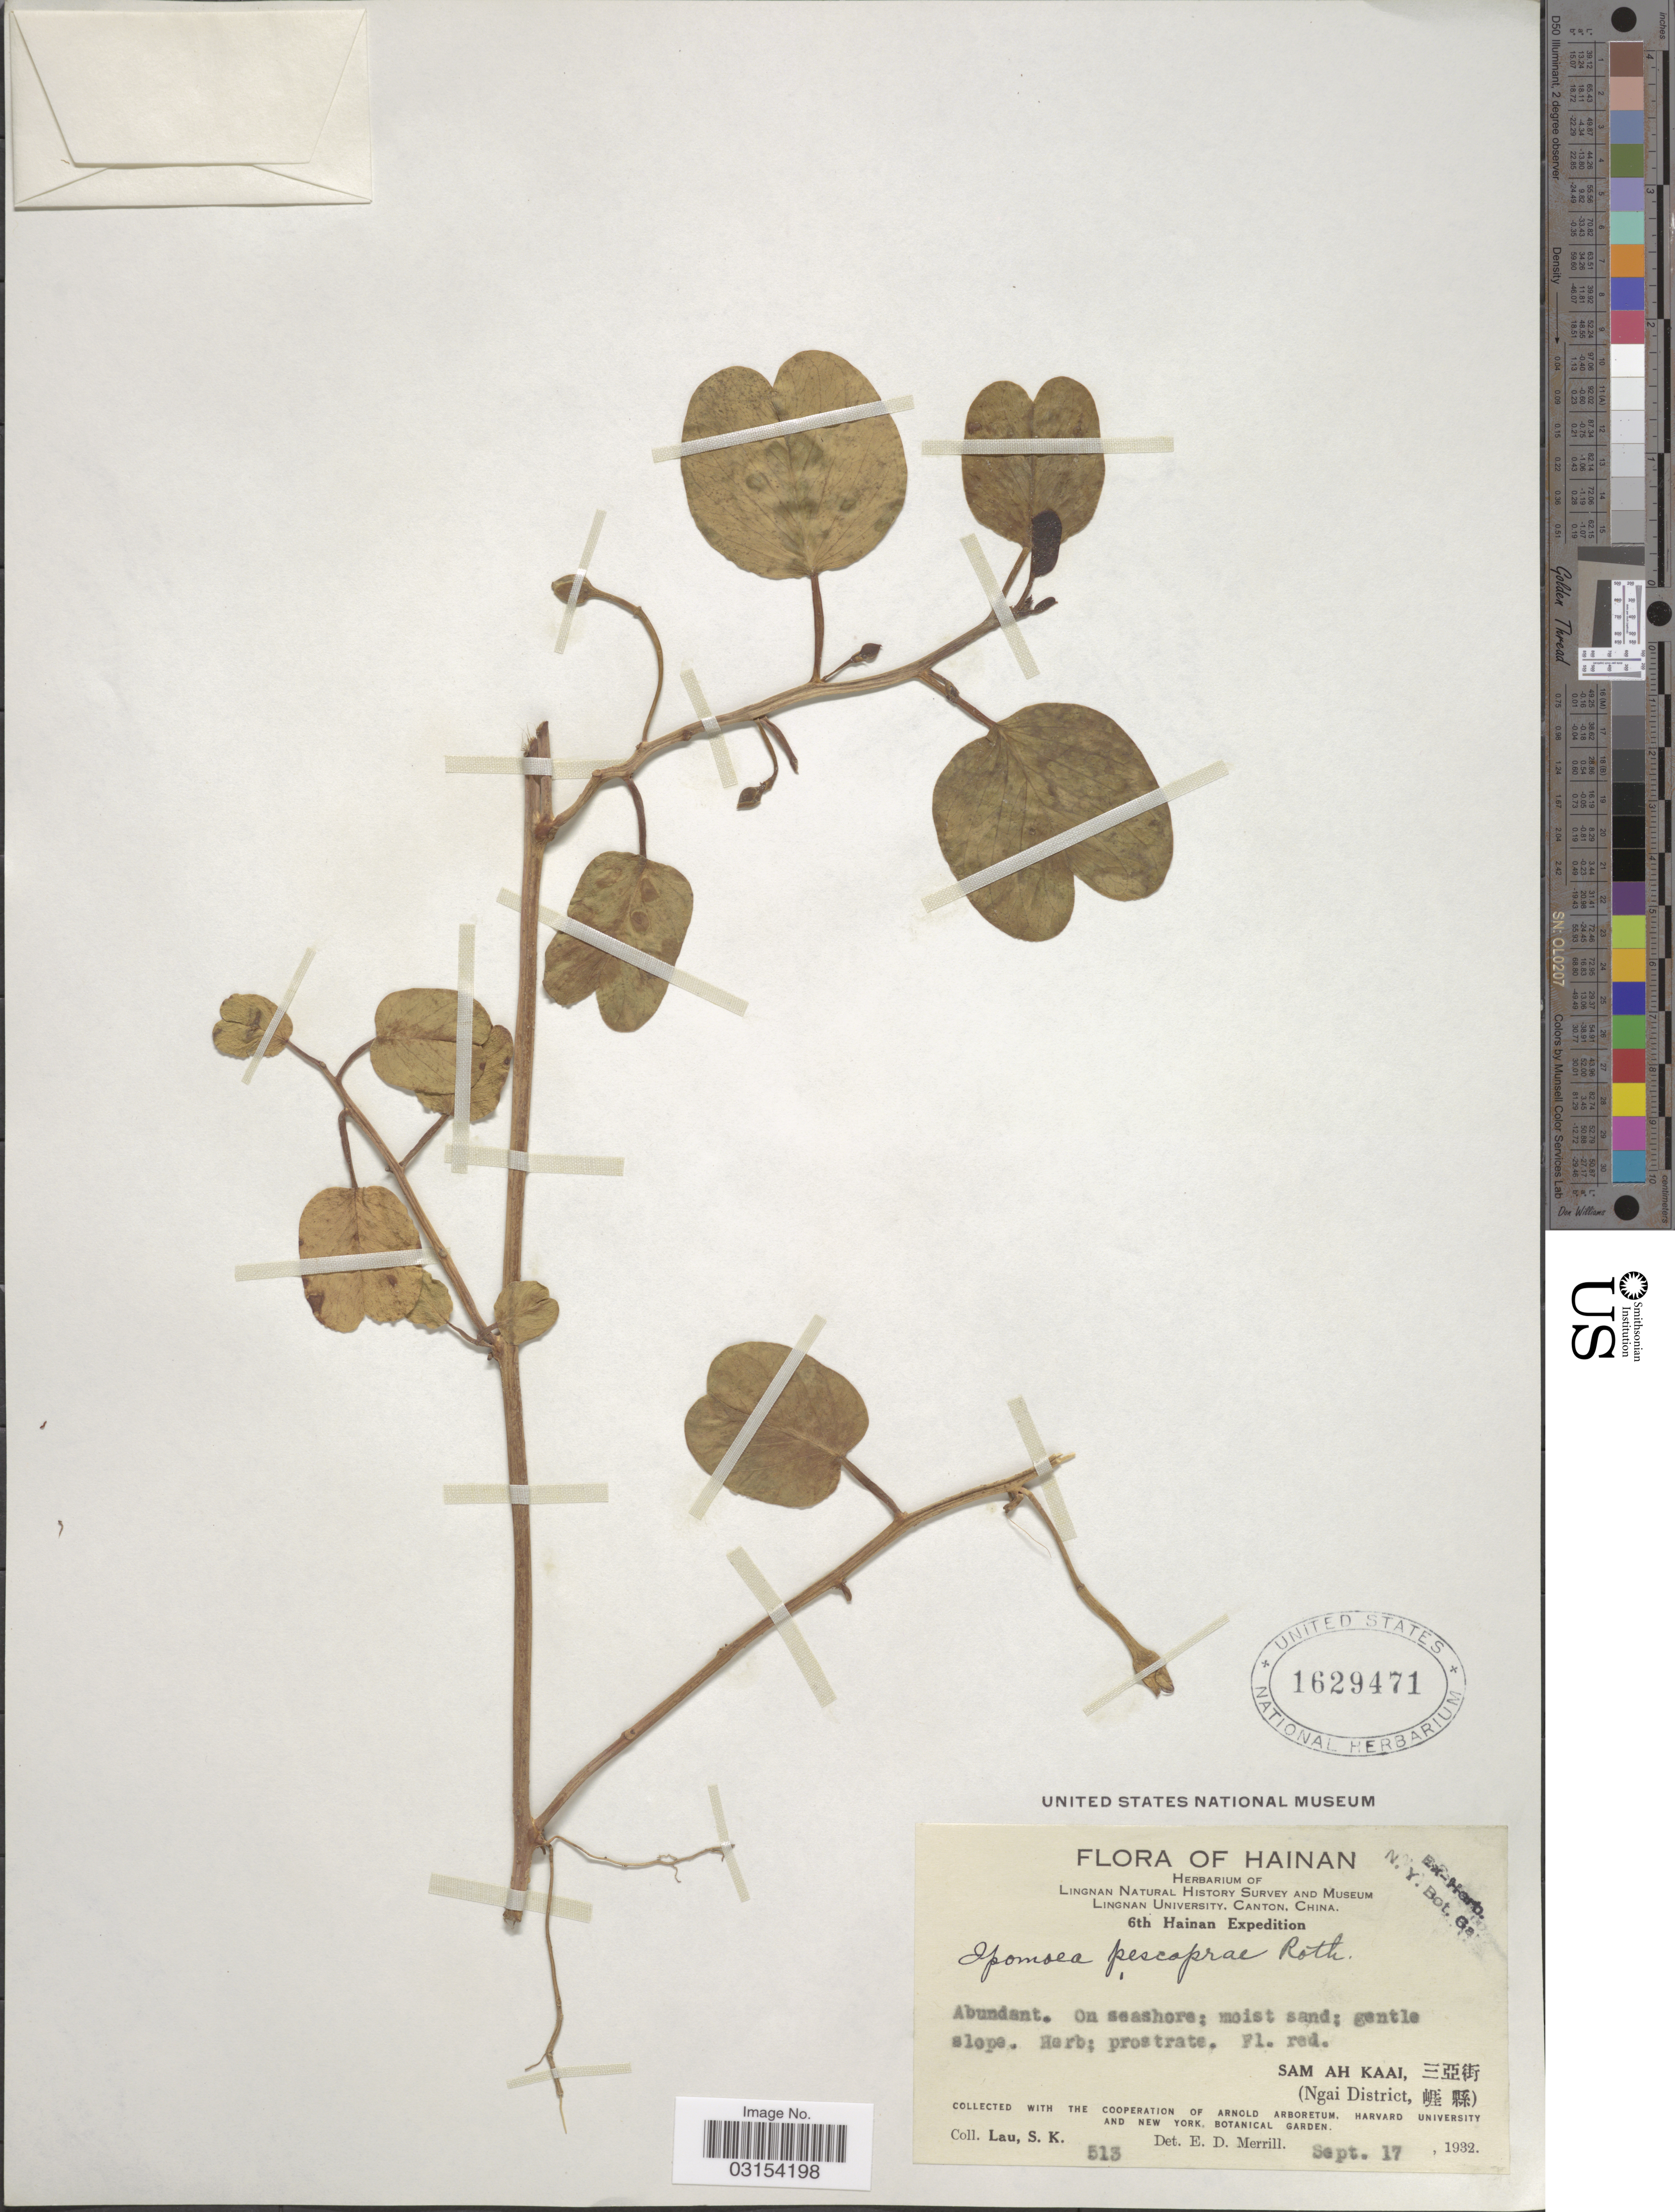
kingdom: Plantae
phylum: Tracheophyta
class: Magnoliopsida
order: Solanales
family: Convolvulaceae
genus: Ipomoea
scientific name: Ipomoea pes-caprae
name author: (L.) R. Br.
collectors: S. K. Lau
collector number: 513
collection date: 1932-09-17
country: China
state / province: Hainan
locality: Sam Ah Kaai (Ngai District.)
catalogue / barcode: US 1629471